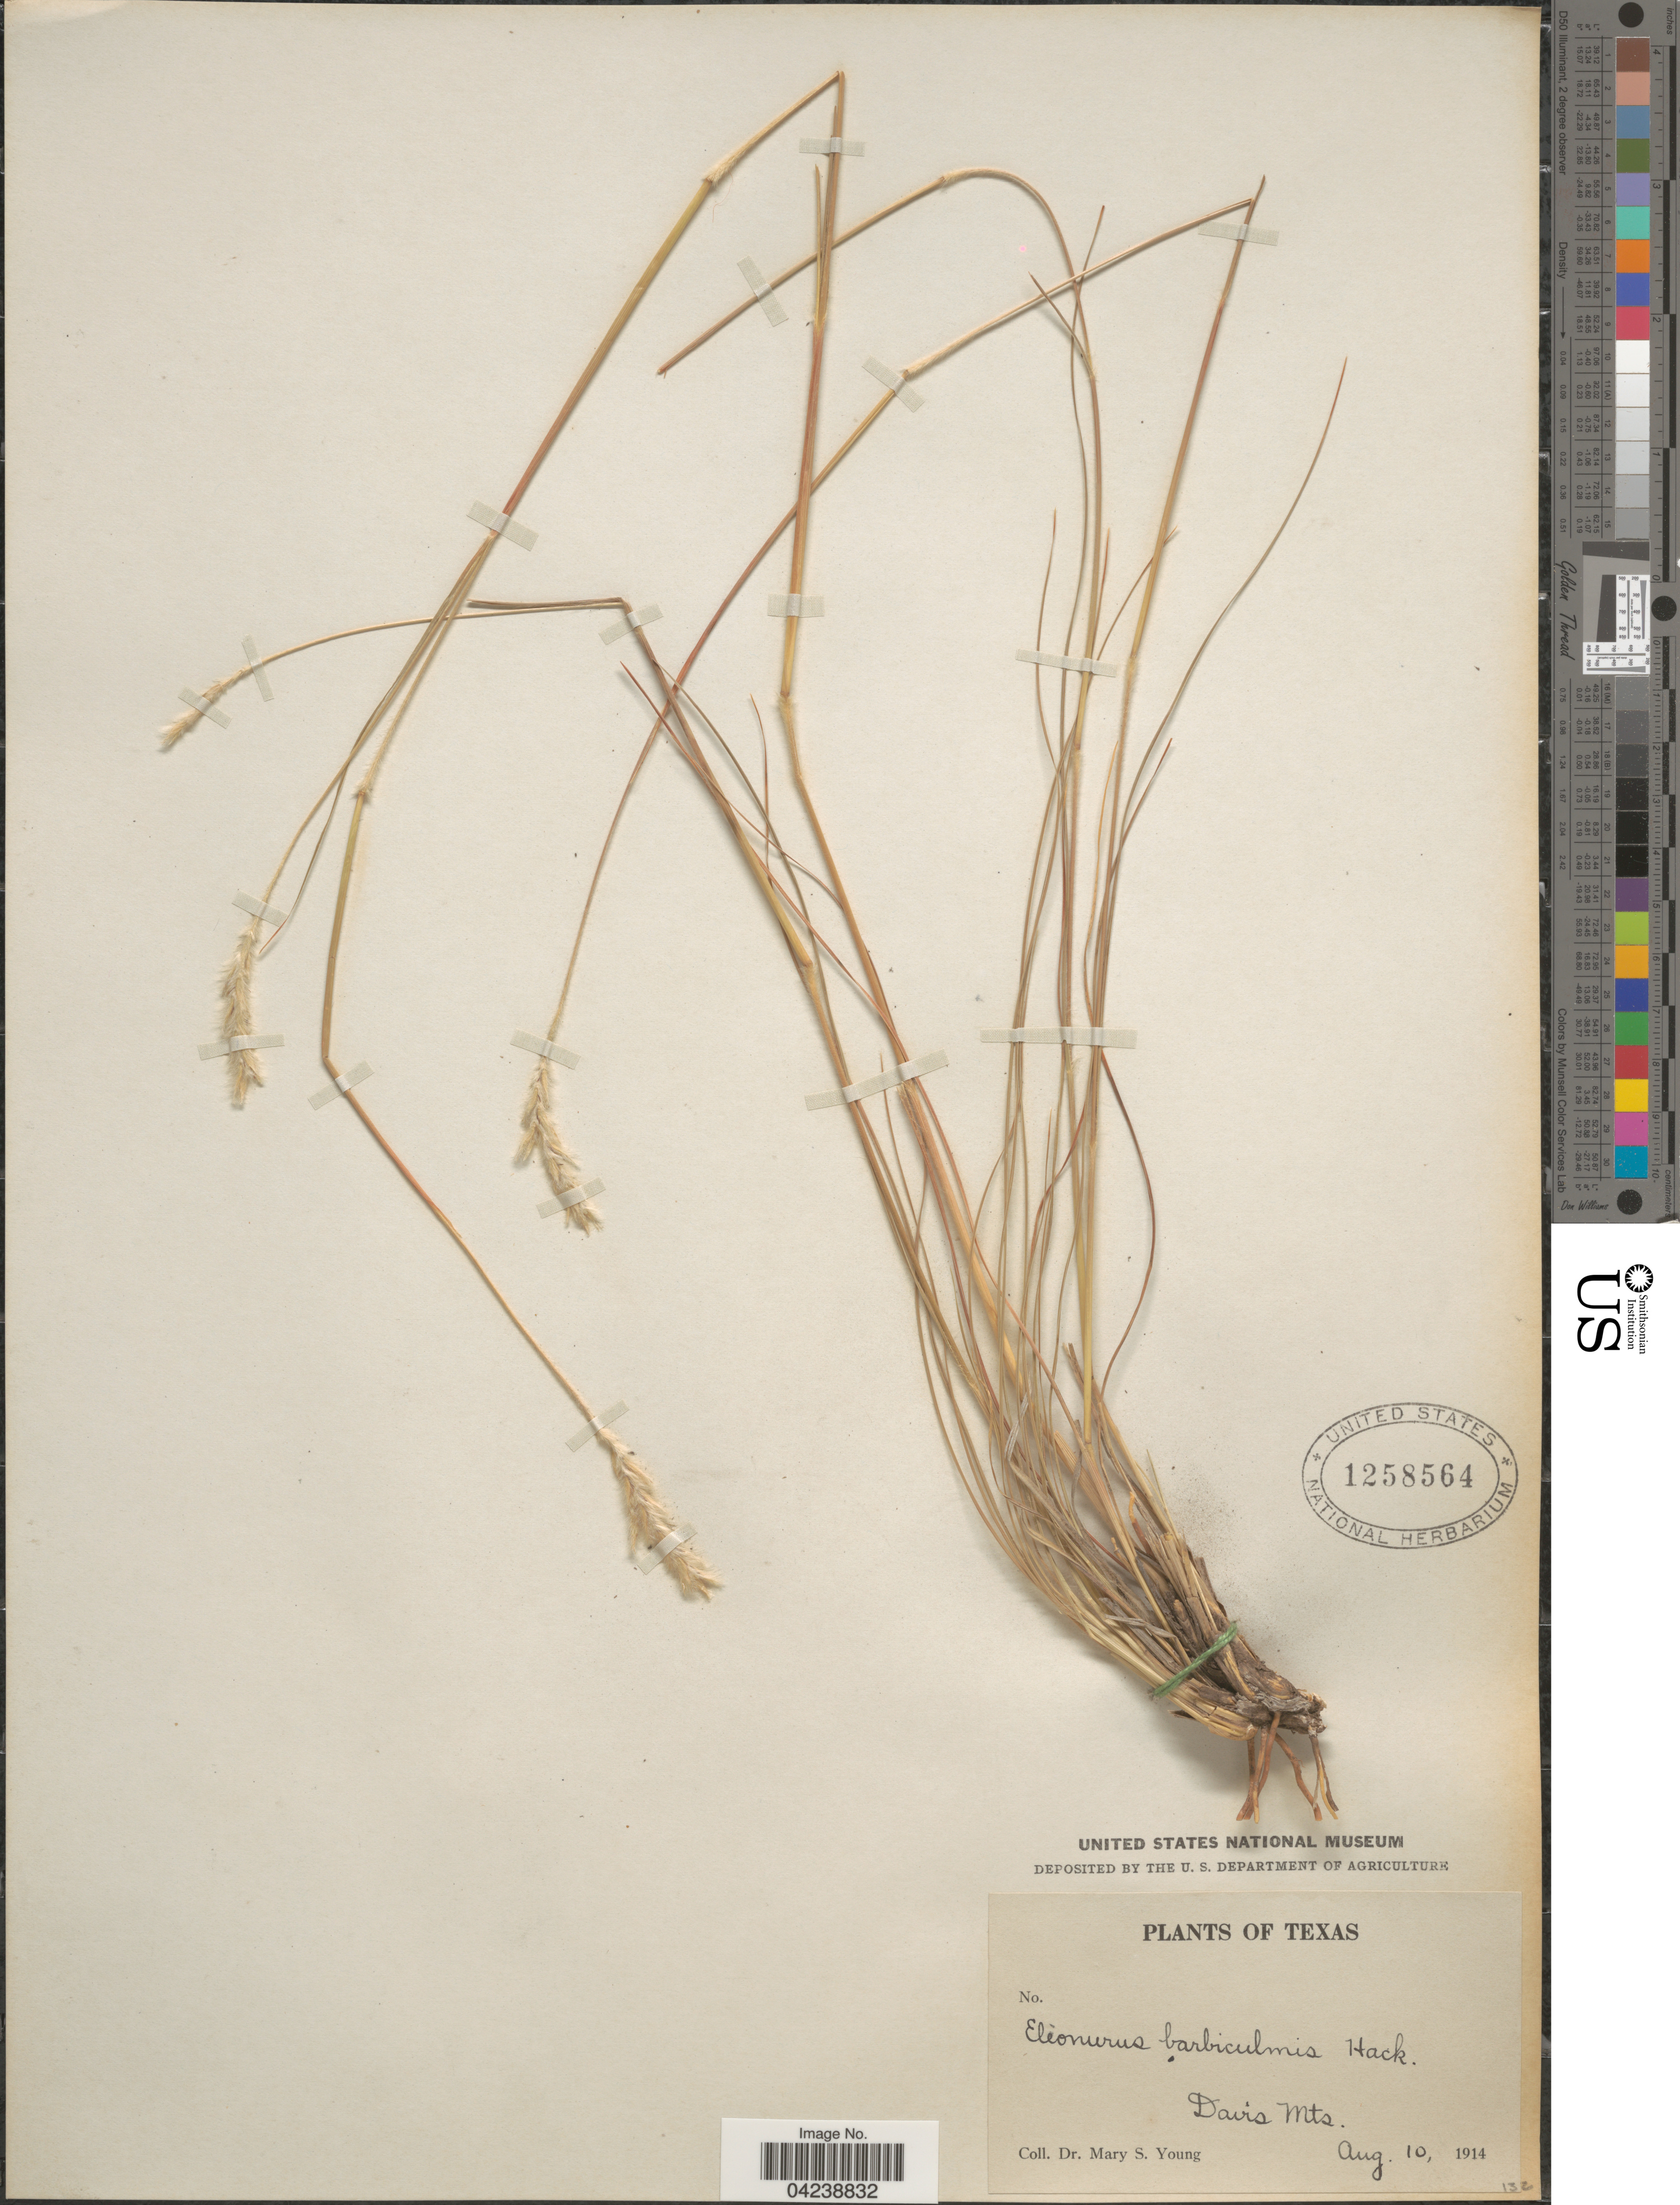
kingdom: Plantae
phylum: Tracheophyta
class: Liliopsida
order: Poales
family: Poaceae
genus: Elionurus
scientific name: Elionurus barbiculmis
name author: Hack. in A. DC.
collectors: M. Young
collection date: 1914-08-10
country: United States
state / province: Texas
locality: Davis Mts.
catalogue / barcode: US 1258564